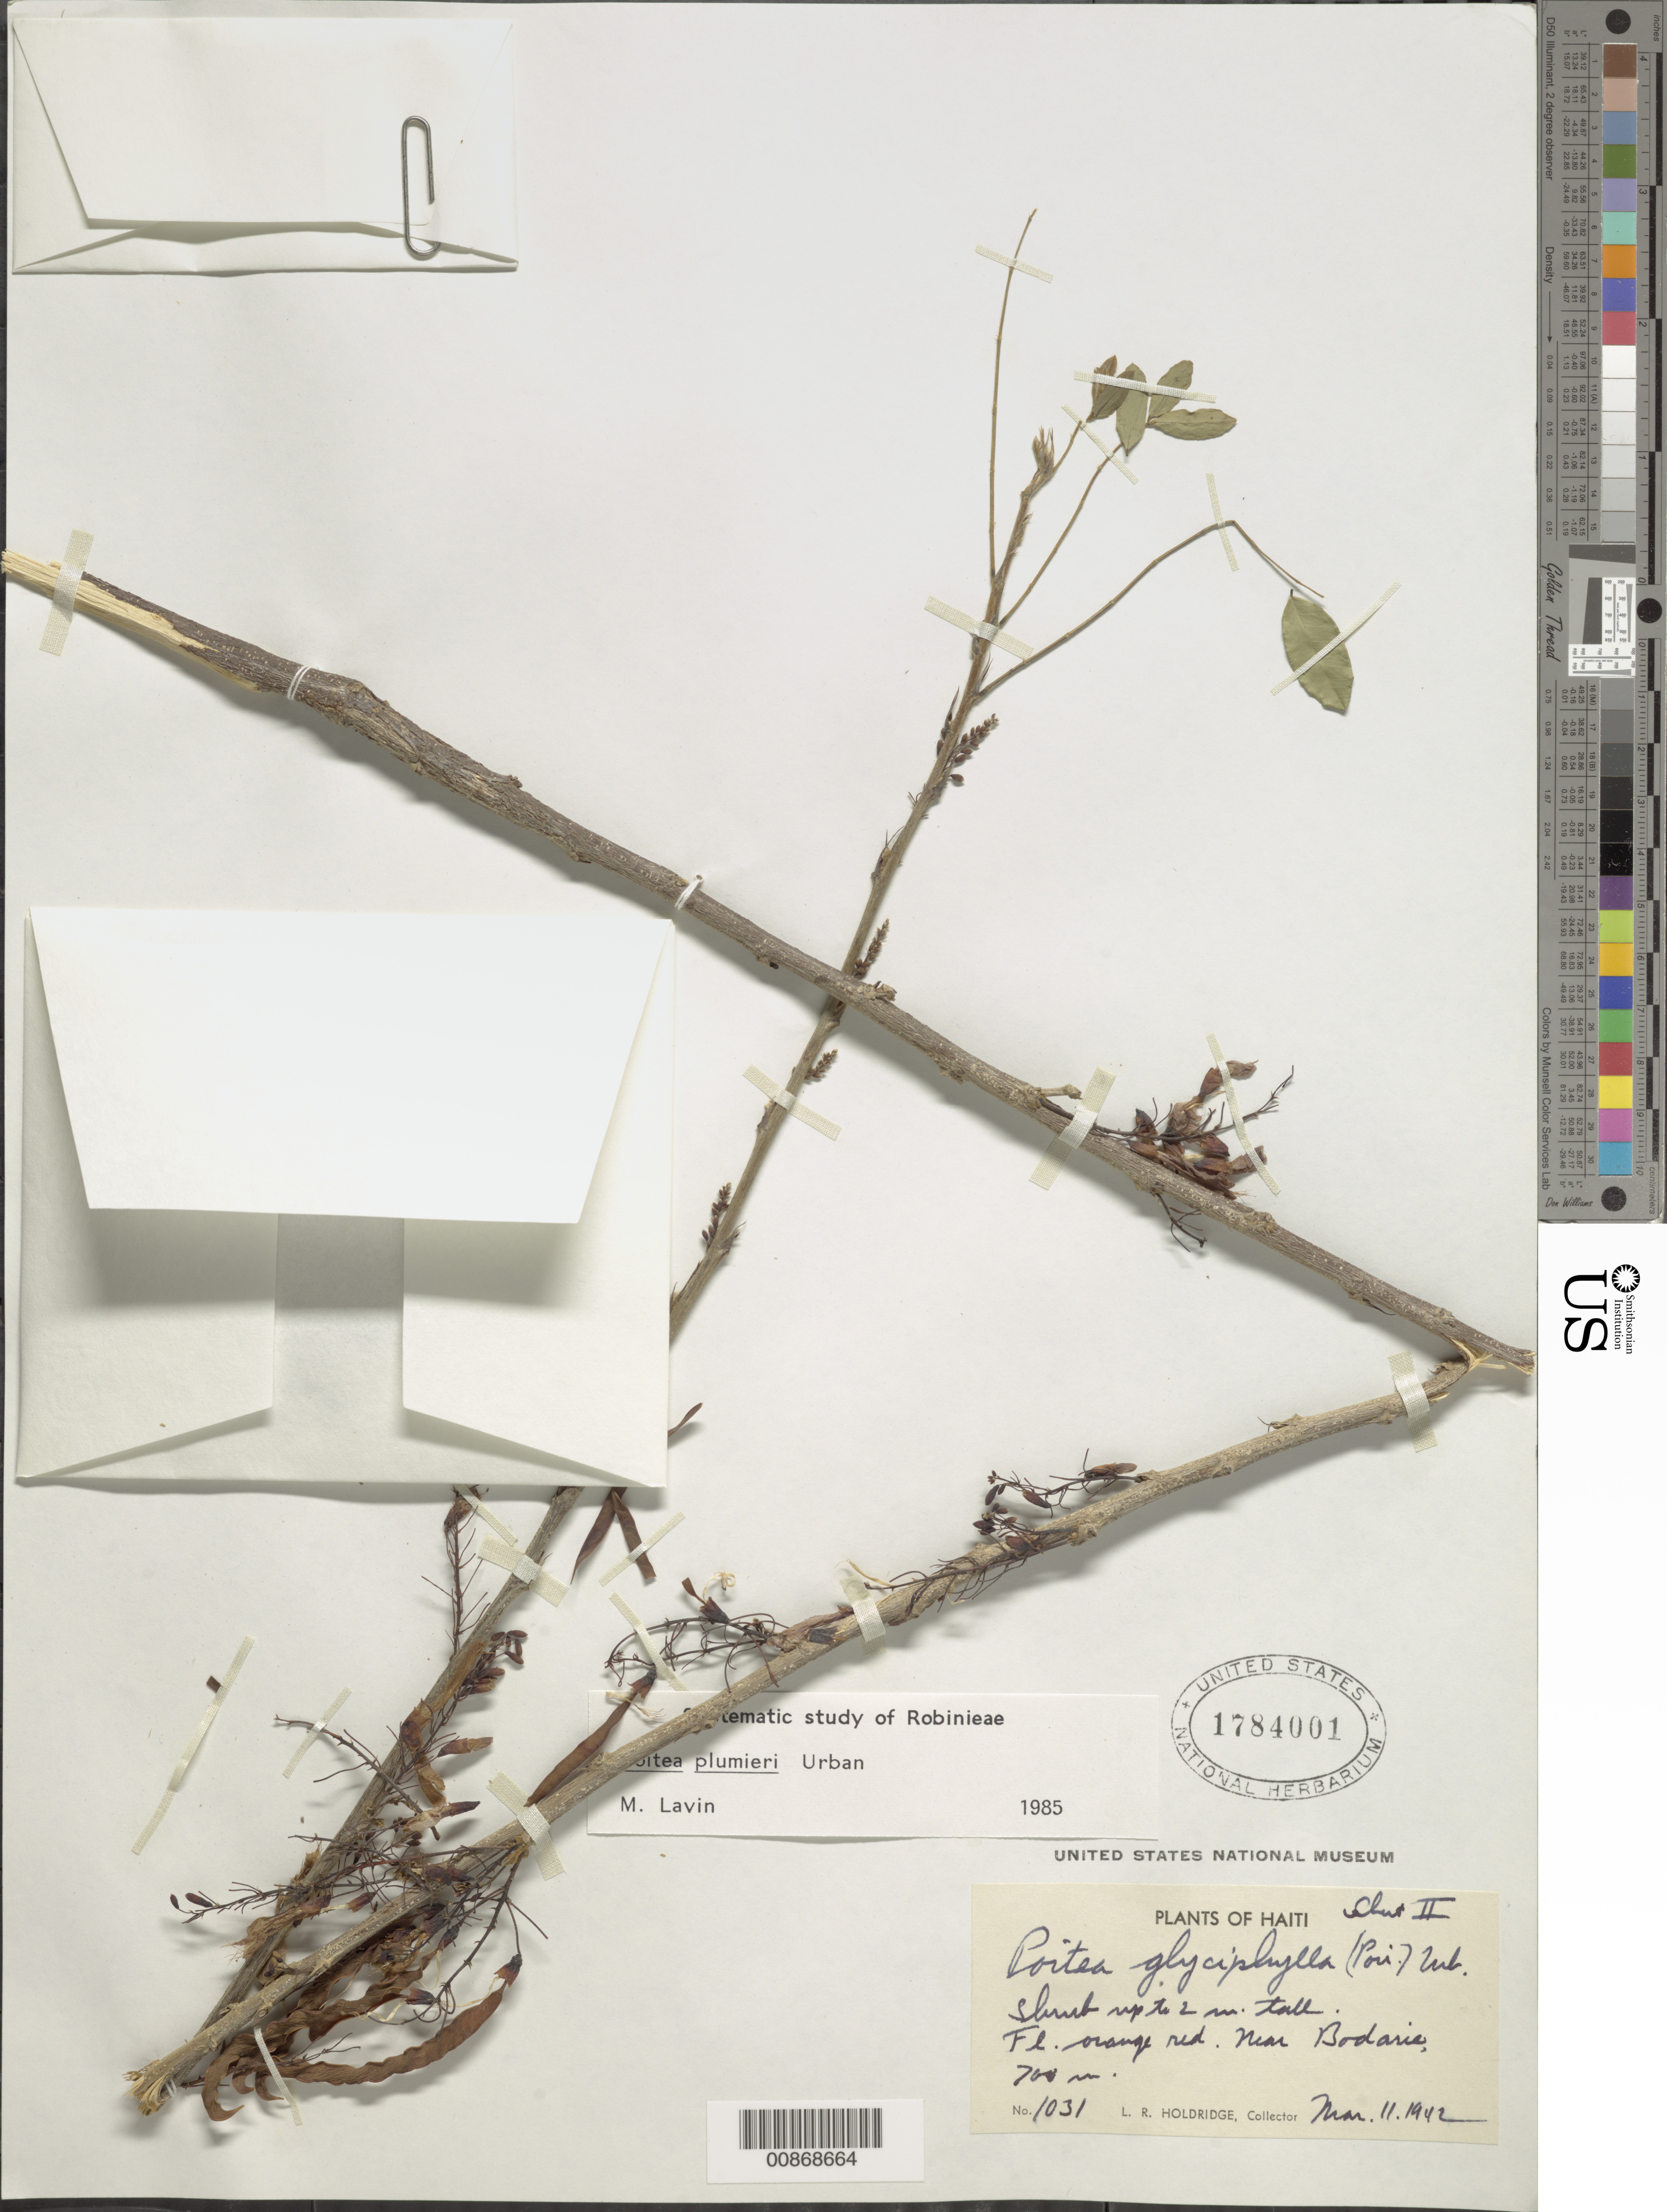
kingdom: Plantae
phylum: Tracheophyta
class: Magnoliopsida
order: Fabales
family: Fabaceae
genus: Poitea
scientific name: Poitea plumieri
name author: Urb.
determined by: Lavin, M.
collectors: L. Holdridge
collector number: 1031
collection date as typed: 11 Mar 1942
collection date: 1942-03-11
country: Haiti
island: Hispaniola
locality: Near Bodarie.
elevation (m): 700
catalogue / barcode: US 1784001